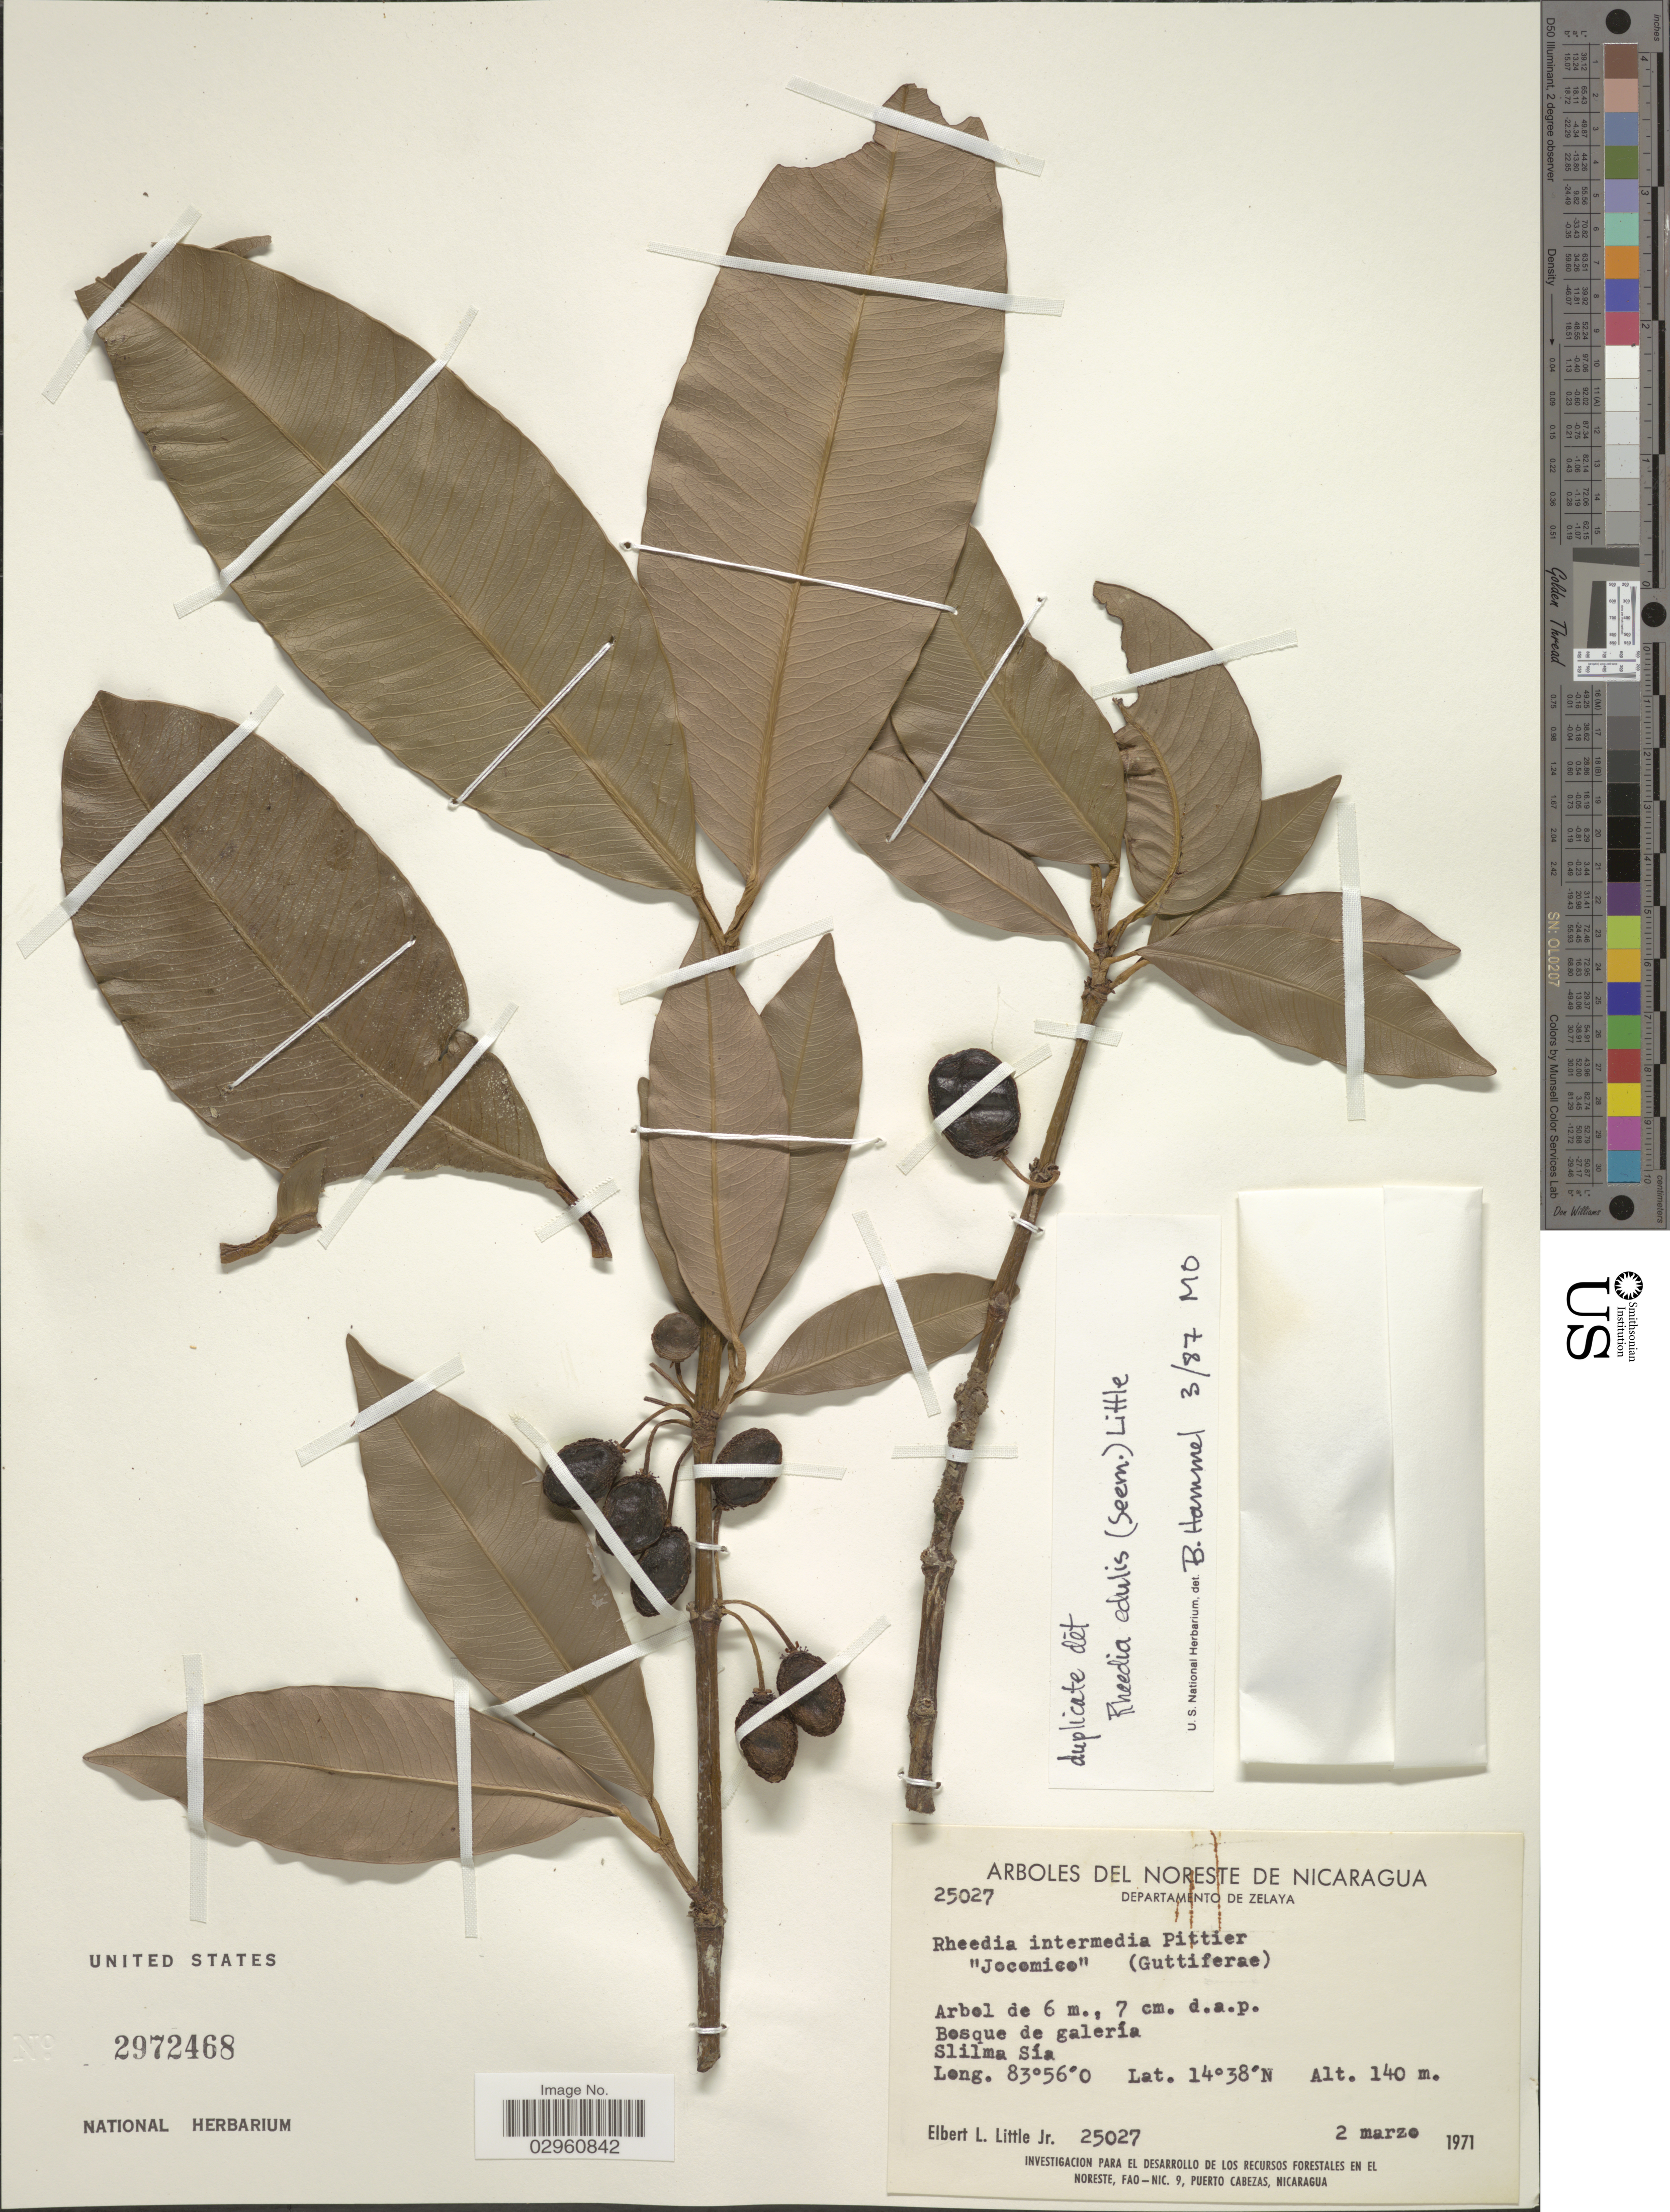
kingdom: Plantae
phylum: Tracheophyta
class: Magnoliopsida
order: Malpighiales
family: Clusiaceae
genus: Garcinia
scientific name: Garcinia intermedia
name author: (Pittier) Hammel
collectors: E. L. Little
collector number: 25027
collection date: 1971-03-02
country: Nicaragua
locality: Departamento de Zelaya. Slilma Sía.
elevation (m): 140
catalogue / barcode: US 2972468